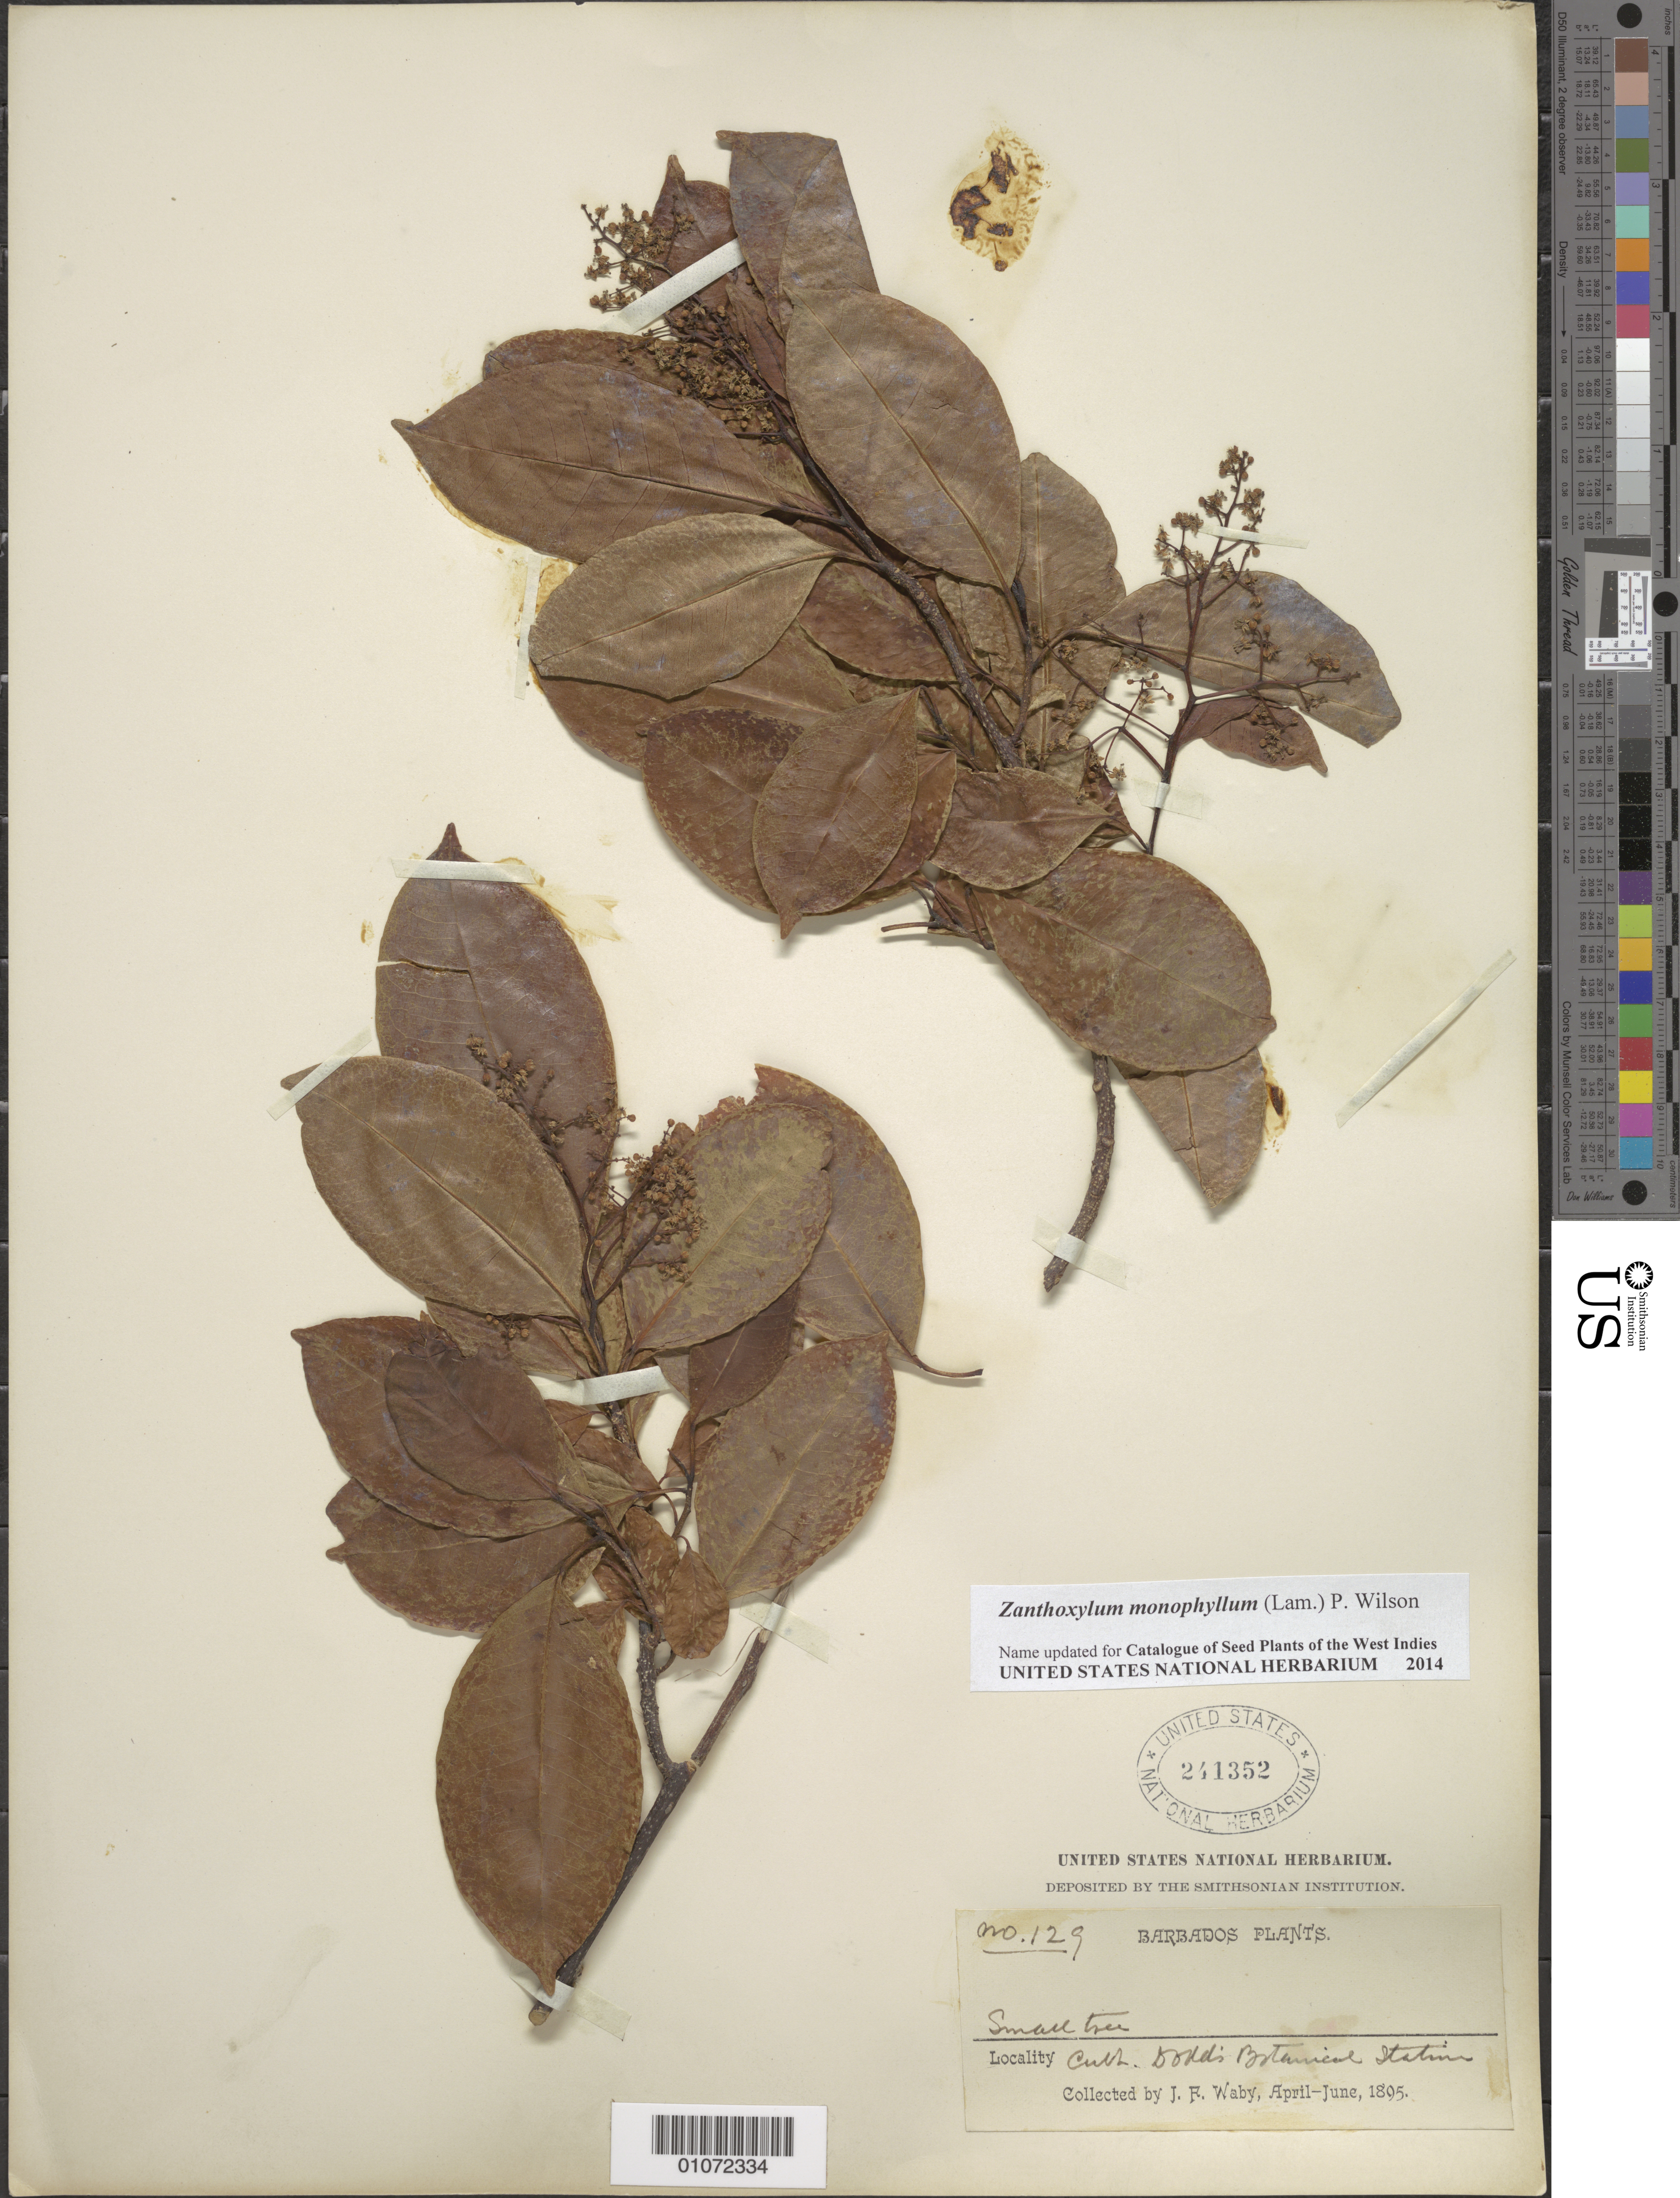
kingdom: Plantae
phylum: Tracheophyta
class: Magnoliopsida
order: Sapindales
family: Rutaceae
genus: Zanthoxylum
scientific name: Zanthoxylum monophyllum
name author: (Lam.) P. Wilson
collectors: J. Waby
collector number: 129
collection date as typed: Apr ---- to -- Jun 1895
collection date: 1895-04/1895-06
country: Barbados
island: Barbados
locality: Culis Bondis Botantical Station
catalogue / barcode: US 241352